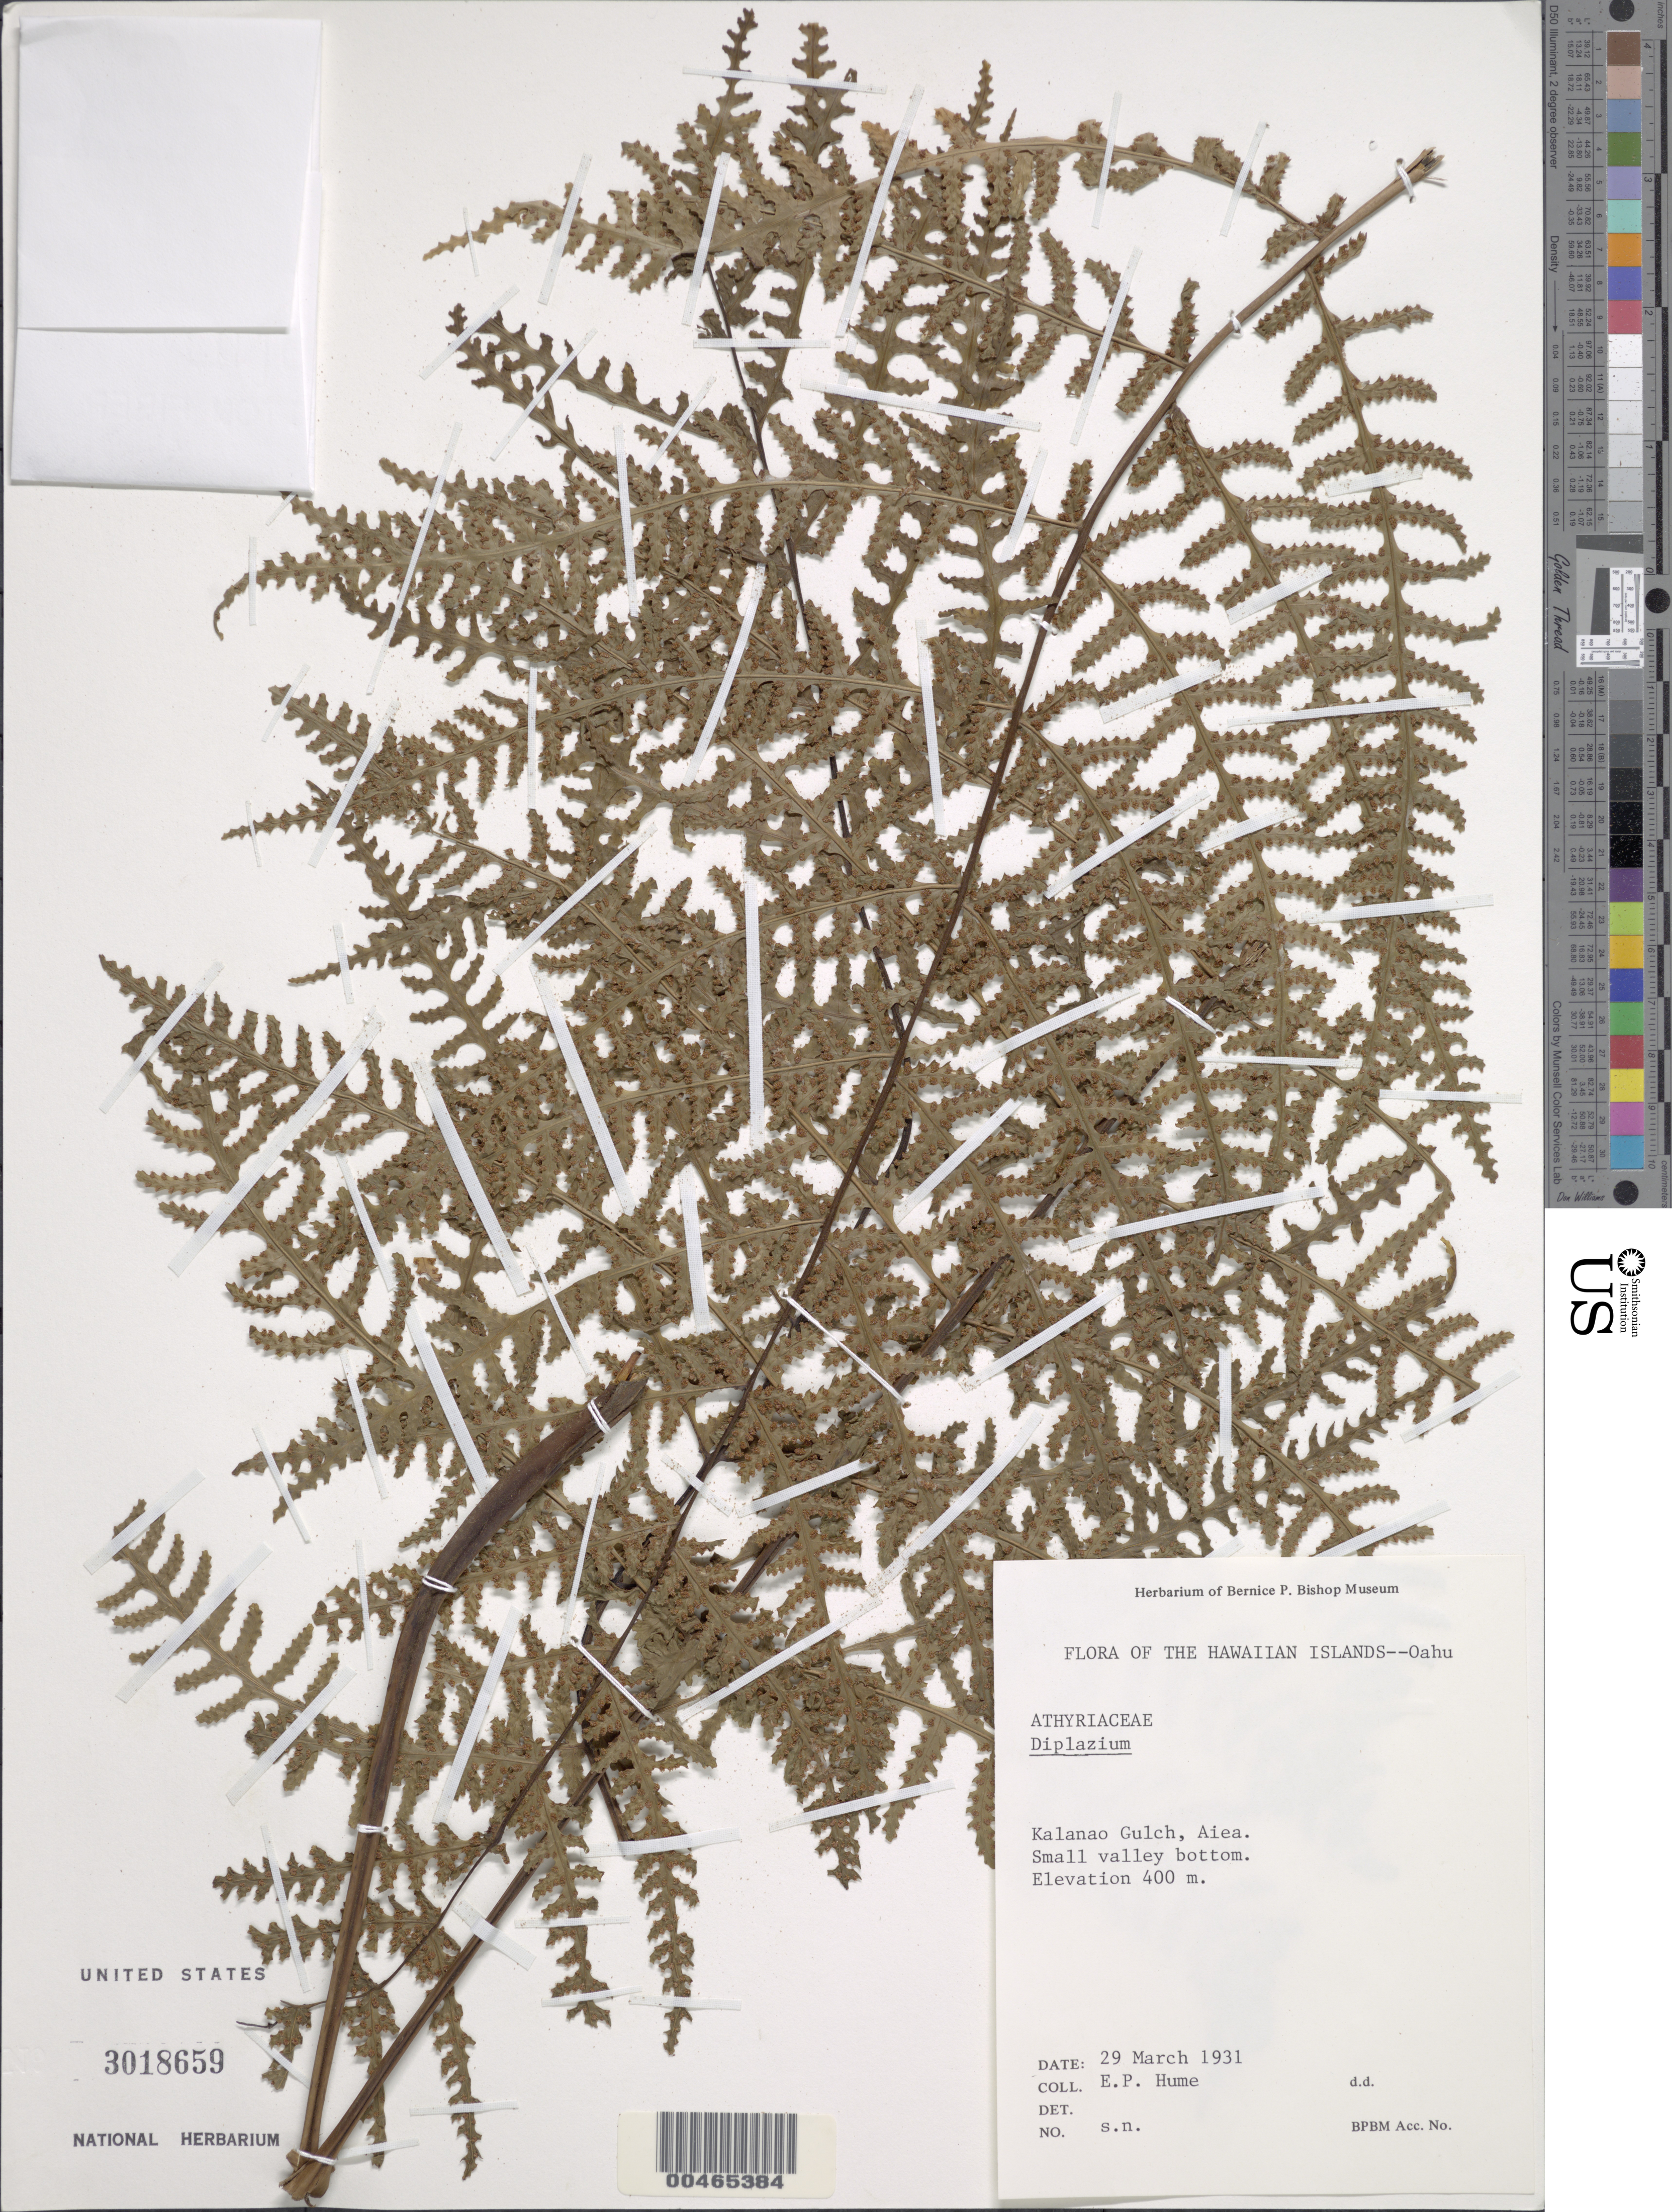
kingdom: Plantae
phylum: Tracheophyta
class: Polypodiopsida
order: Polypodiales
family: Athyriaceae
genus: Diplazium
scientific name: Diplazium sp.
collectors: E. Hume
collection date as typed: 29 Mar 1931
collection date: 1931-03-29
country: United States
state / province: Hawaii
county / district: Honolulu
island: Oahu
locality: Kalanao Gulch, Aiea, small valley, Oahu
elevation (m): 400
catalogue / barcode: US 3018659